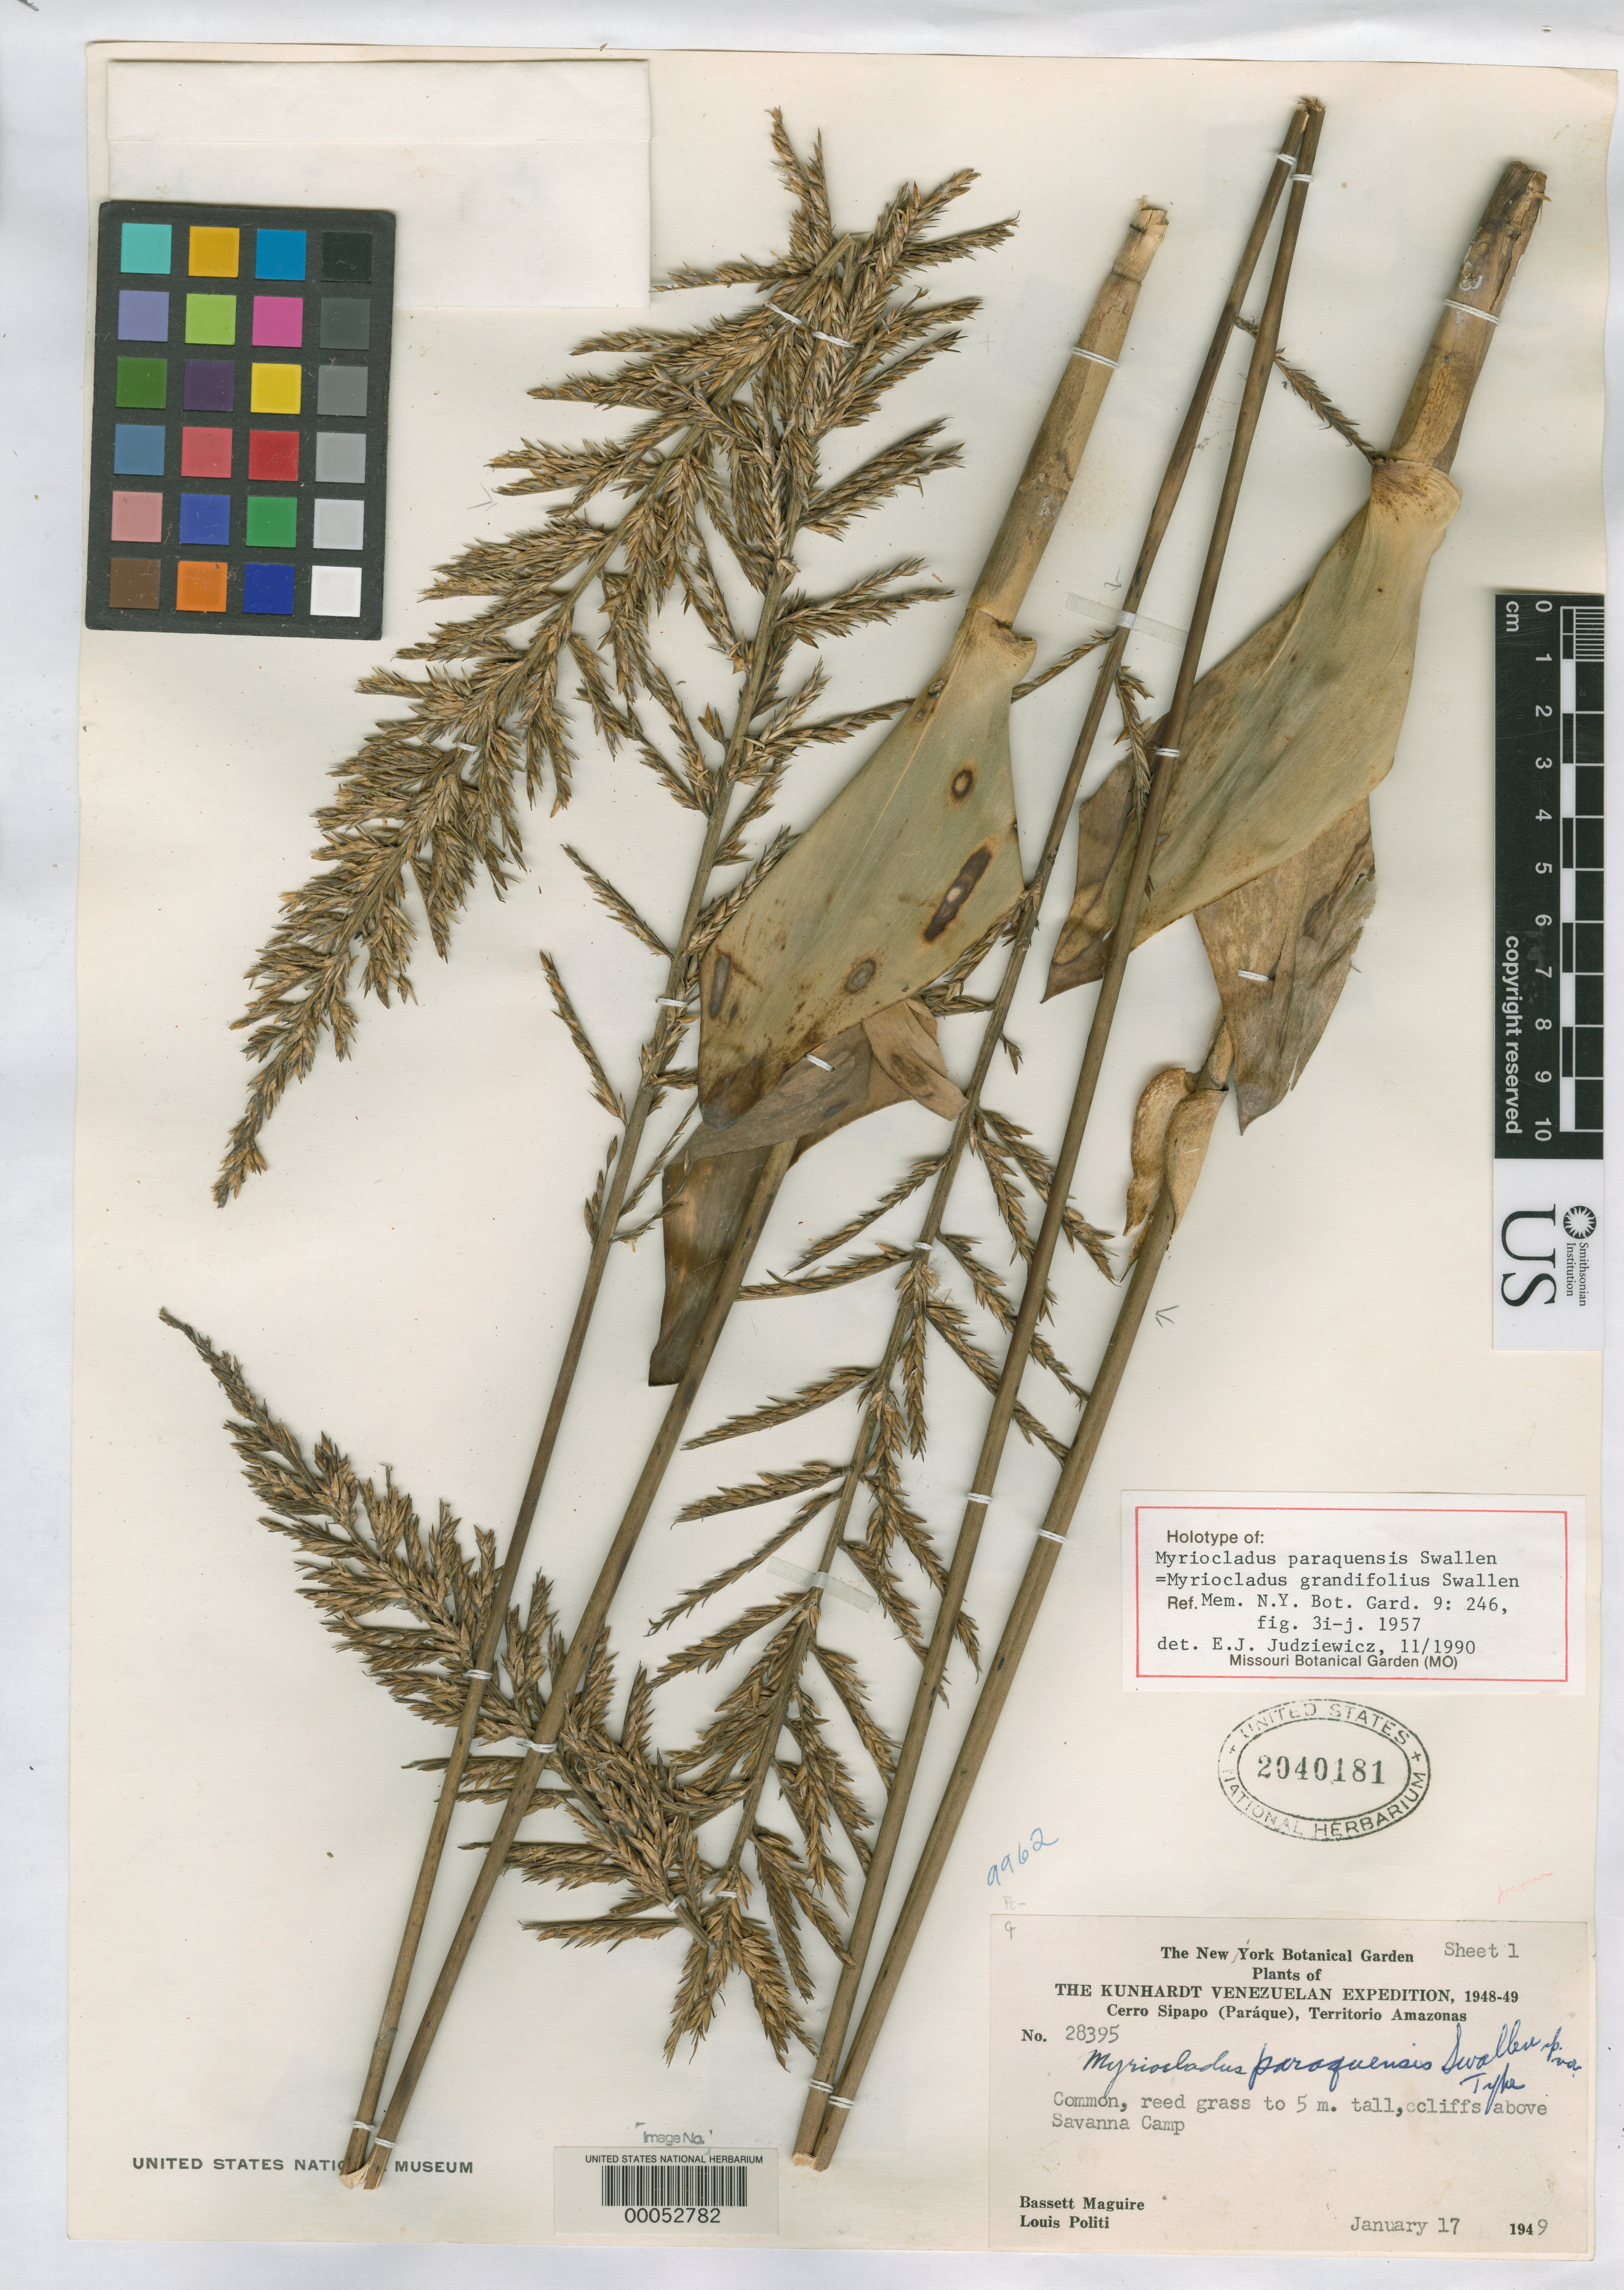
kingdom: Plantae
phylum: Tracheophyta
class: Liliopsida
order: Poales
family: Poaceae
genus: Myriocladus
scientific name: Myriocladus paraquensis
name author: Swallen in Maguire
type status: Holotype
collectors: B. Maguire & L. Politi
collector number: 28395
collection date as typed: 17 Jan 1949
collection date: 1949-01-17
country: Venezuela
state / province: Amazonas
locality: Cerro Sipapo Paraque, above savanna camp.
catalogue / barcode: US 2040181